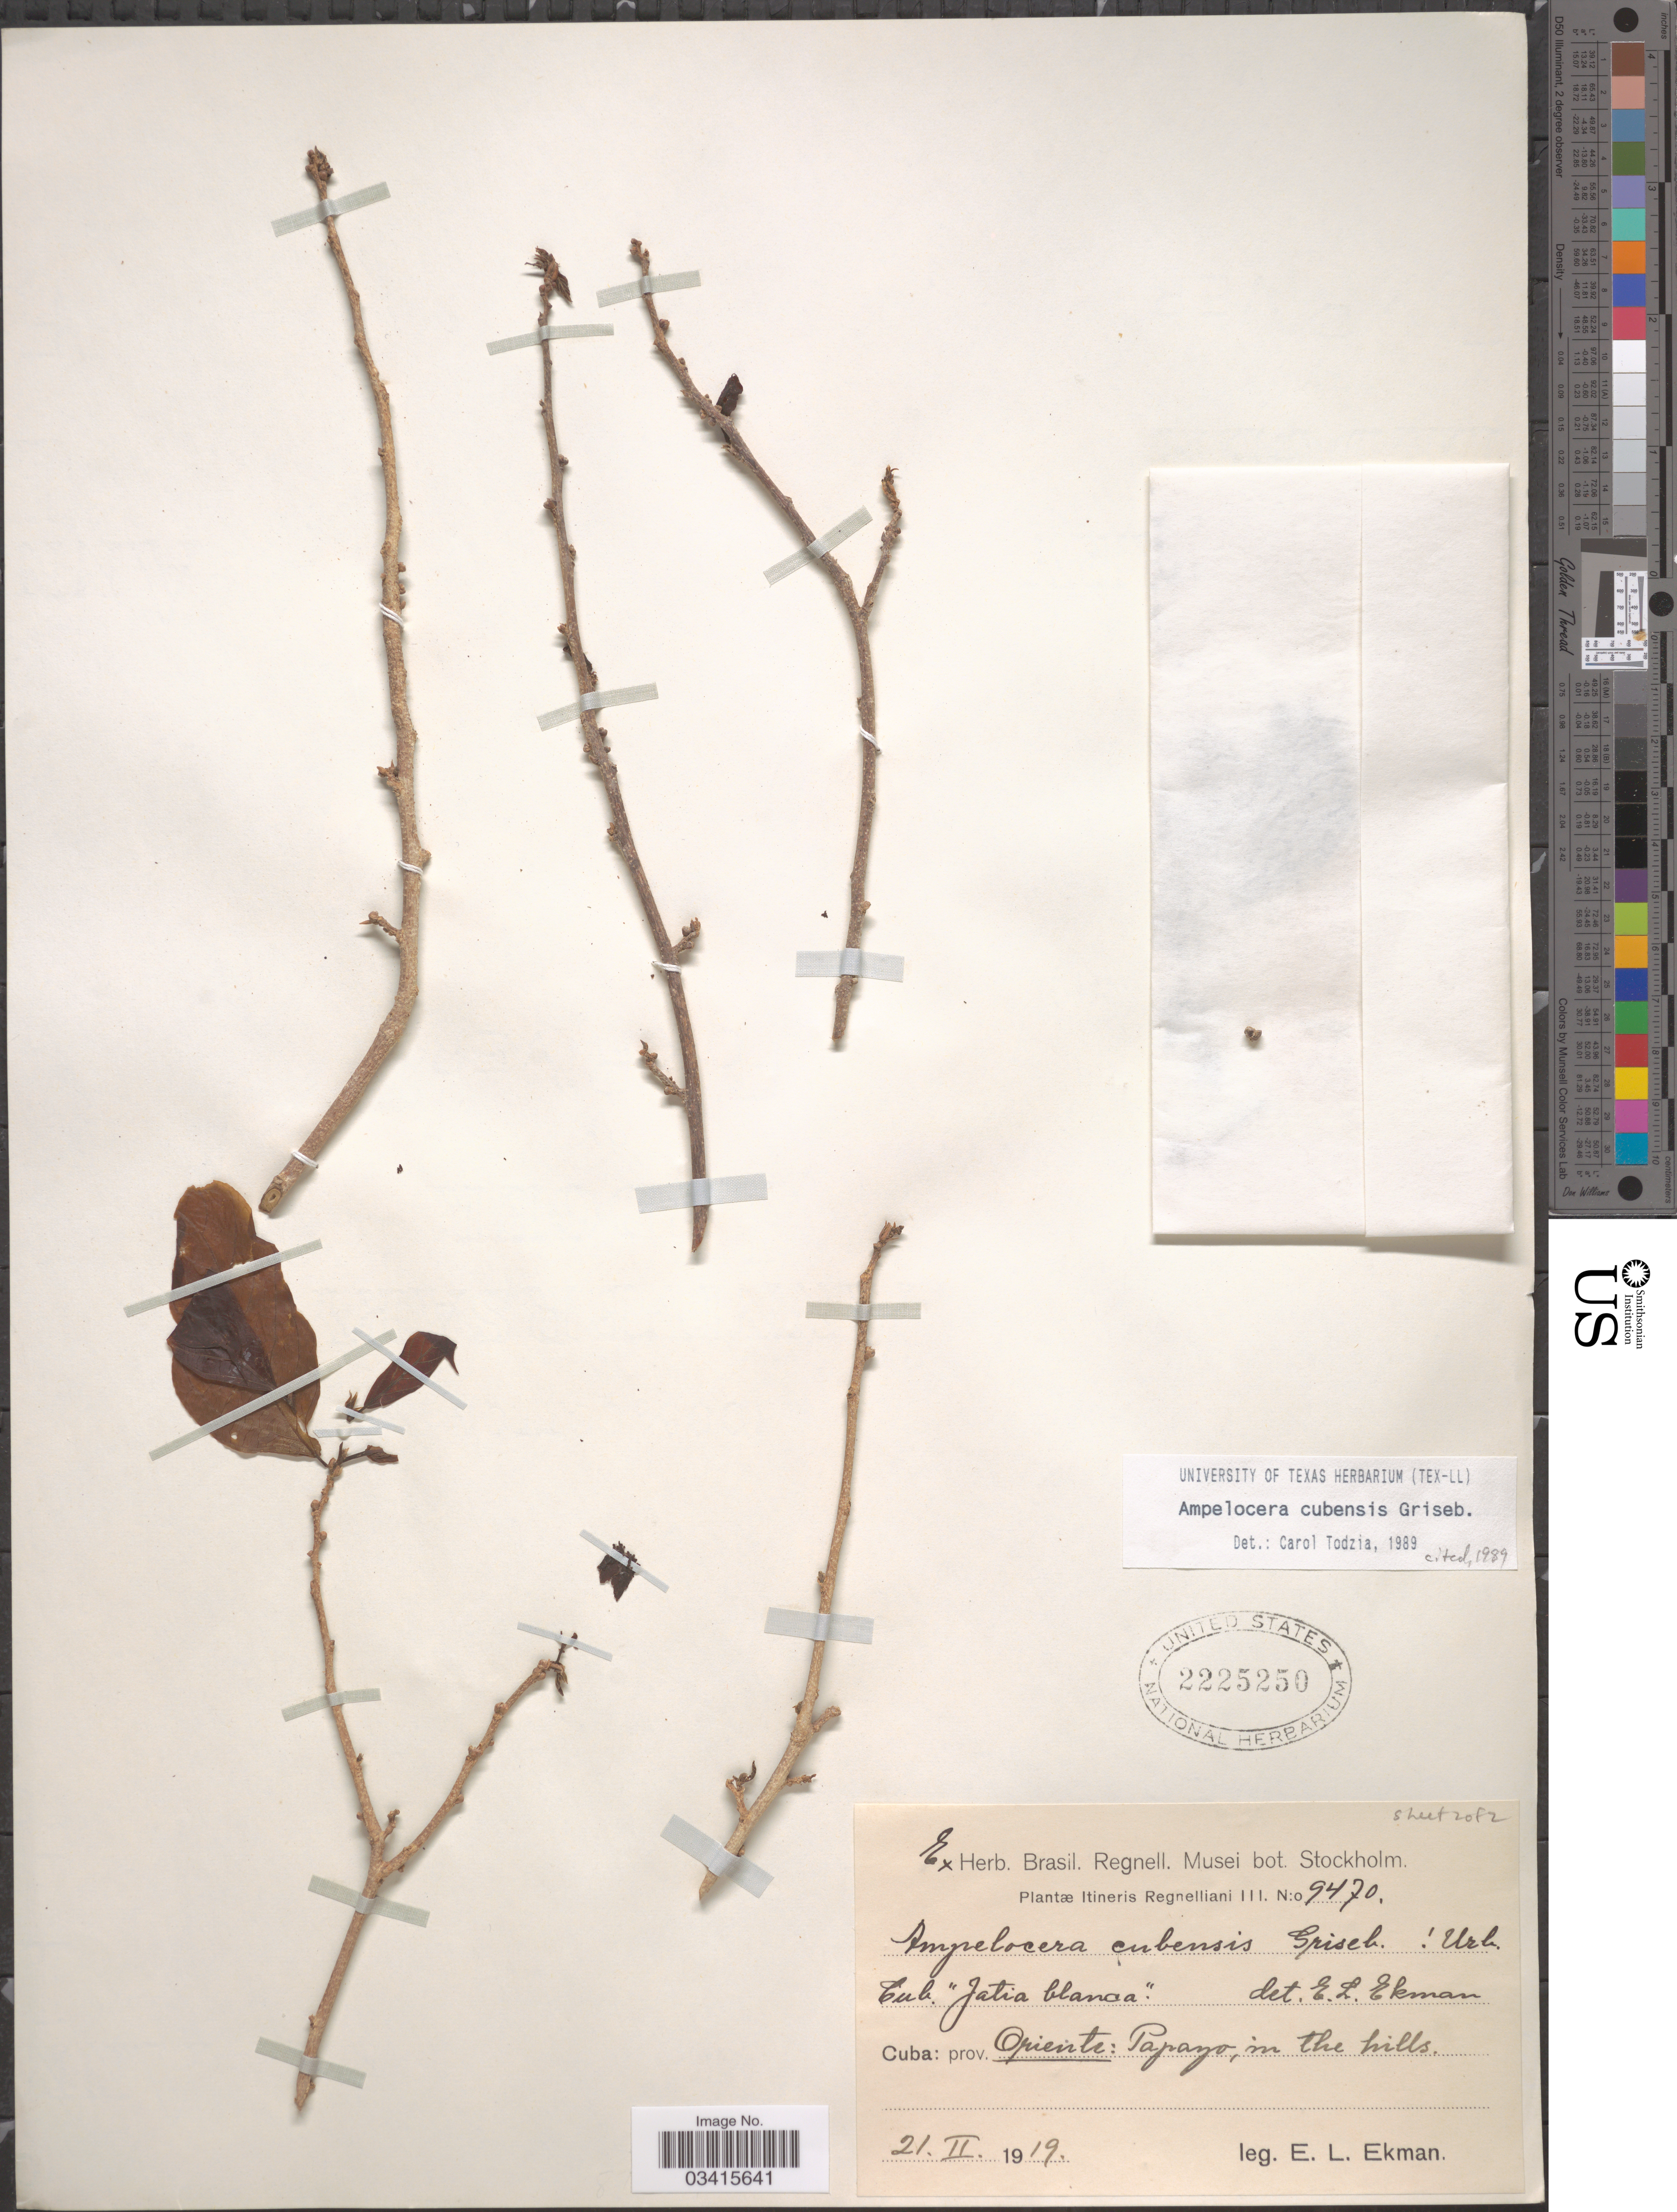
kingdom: Plantae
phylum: Tracheophyta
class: Magnoliopsida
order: Rosales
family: Cannabaceae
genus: Ampelocera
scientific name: Ampelocera cubensis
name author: Griseb.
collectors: E. L. Ekman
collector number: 9470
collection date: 1919-02-21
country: Cuba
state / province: Oriente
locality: Papayo, in the hills.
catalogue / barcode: US 2225250